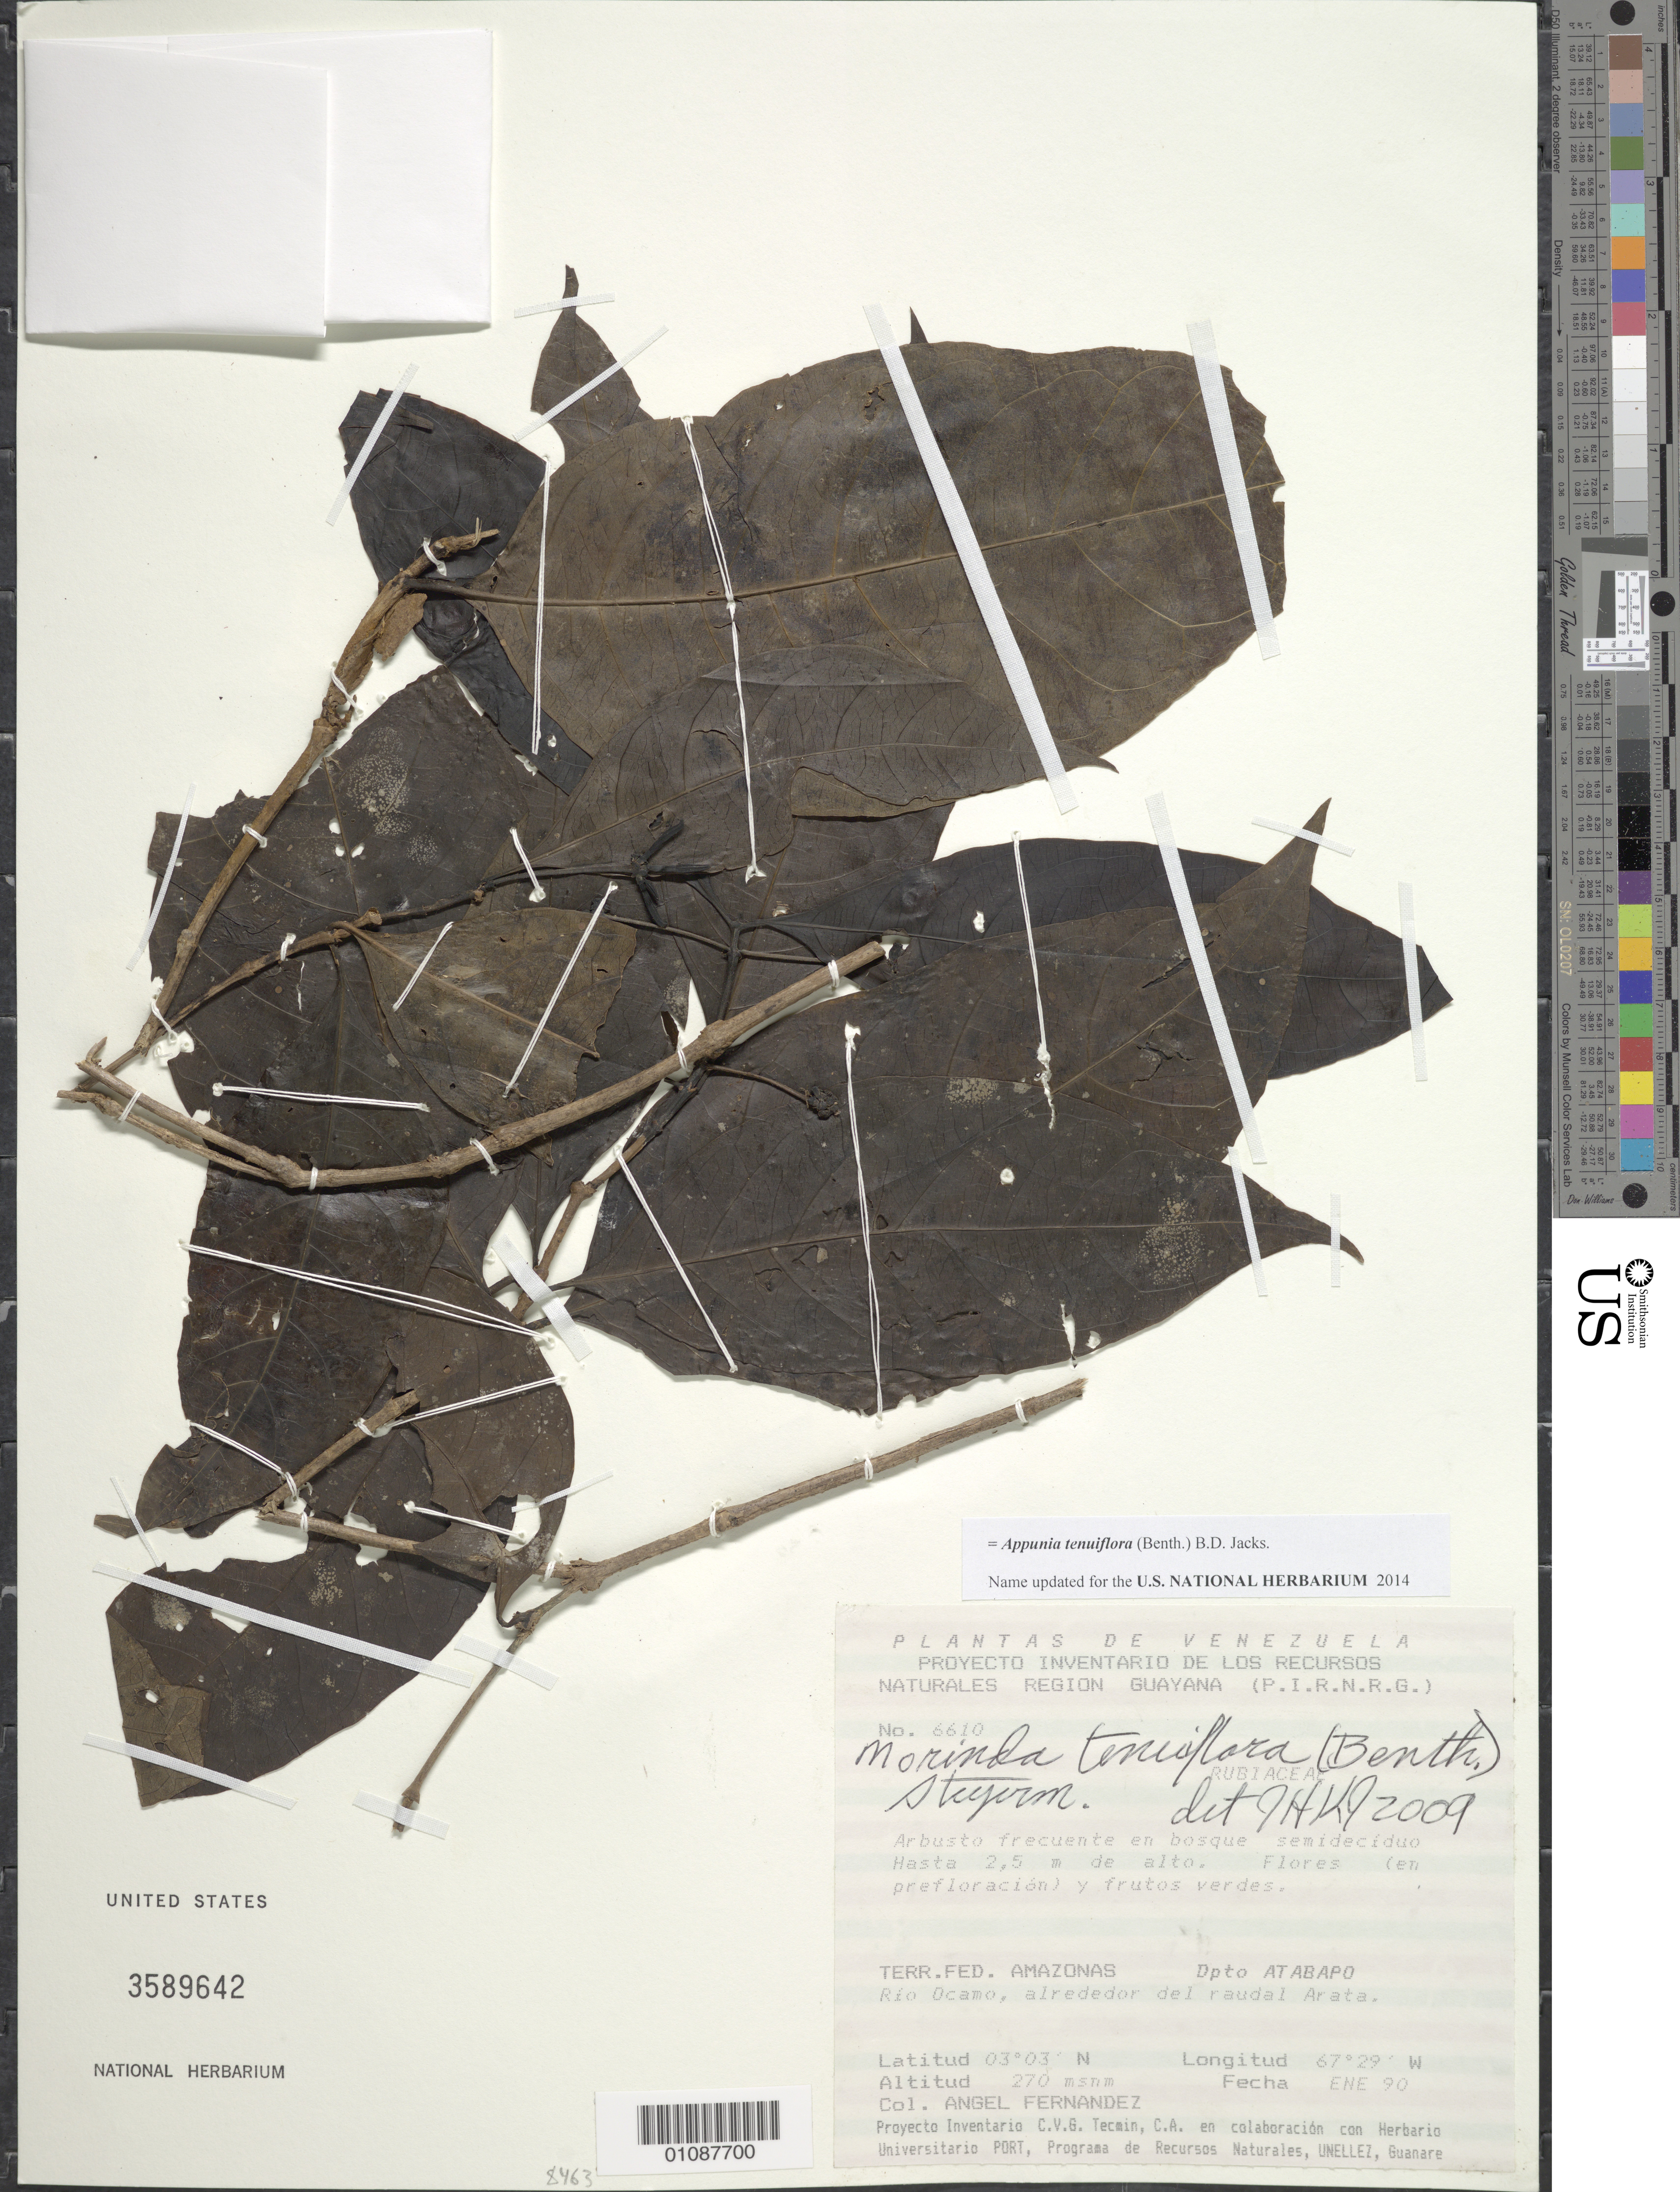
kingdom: Plantae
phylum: Tracheophyta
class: Magnoliopsida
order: Gentianales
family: Rubiaceae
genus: Appunia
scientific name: Appunia tenuiflora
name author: (Benth.) Hook. f. ex B.D. Jacks.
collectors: A. Fernández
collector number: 6610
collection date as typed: Jan-90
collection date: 1990-01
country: Venezuela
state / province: Amazonas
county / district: Atabapo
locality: Río Ocamo, alrededor del raudal Arata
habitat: Bosque semmideciduo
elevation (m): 270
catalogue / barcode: US 3589642